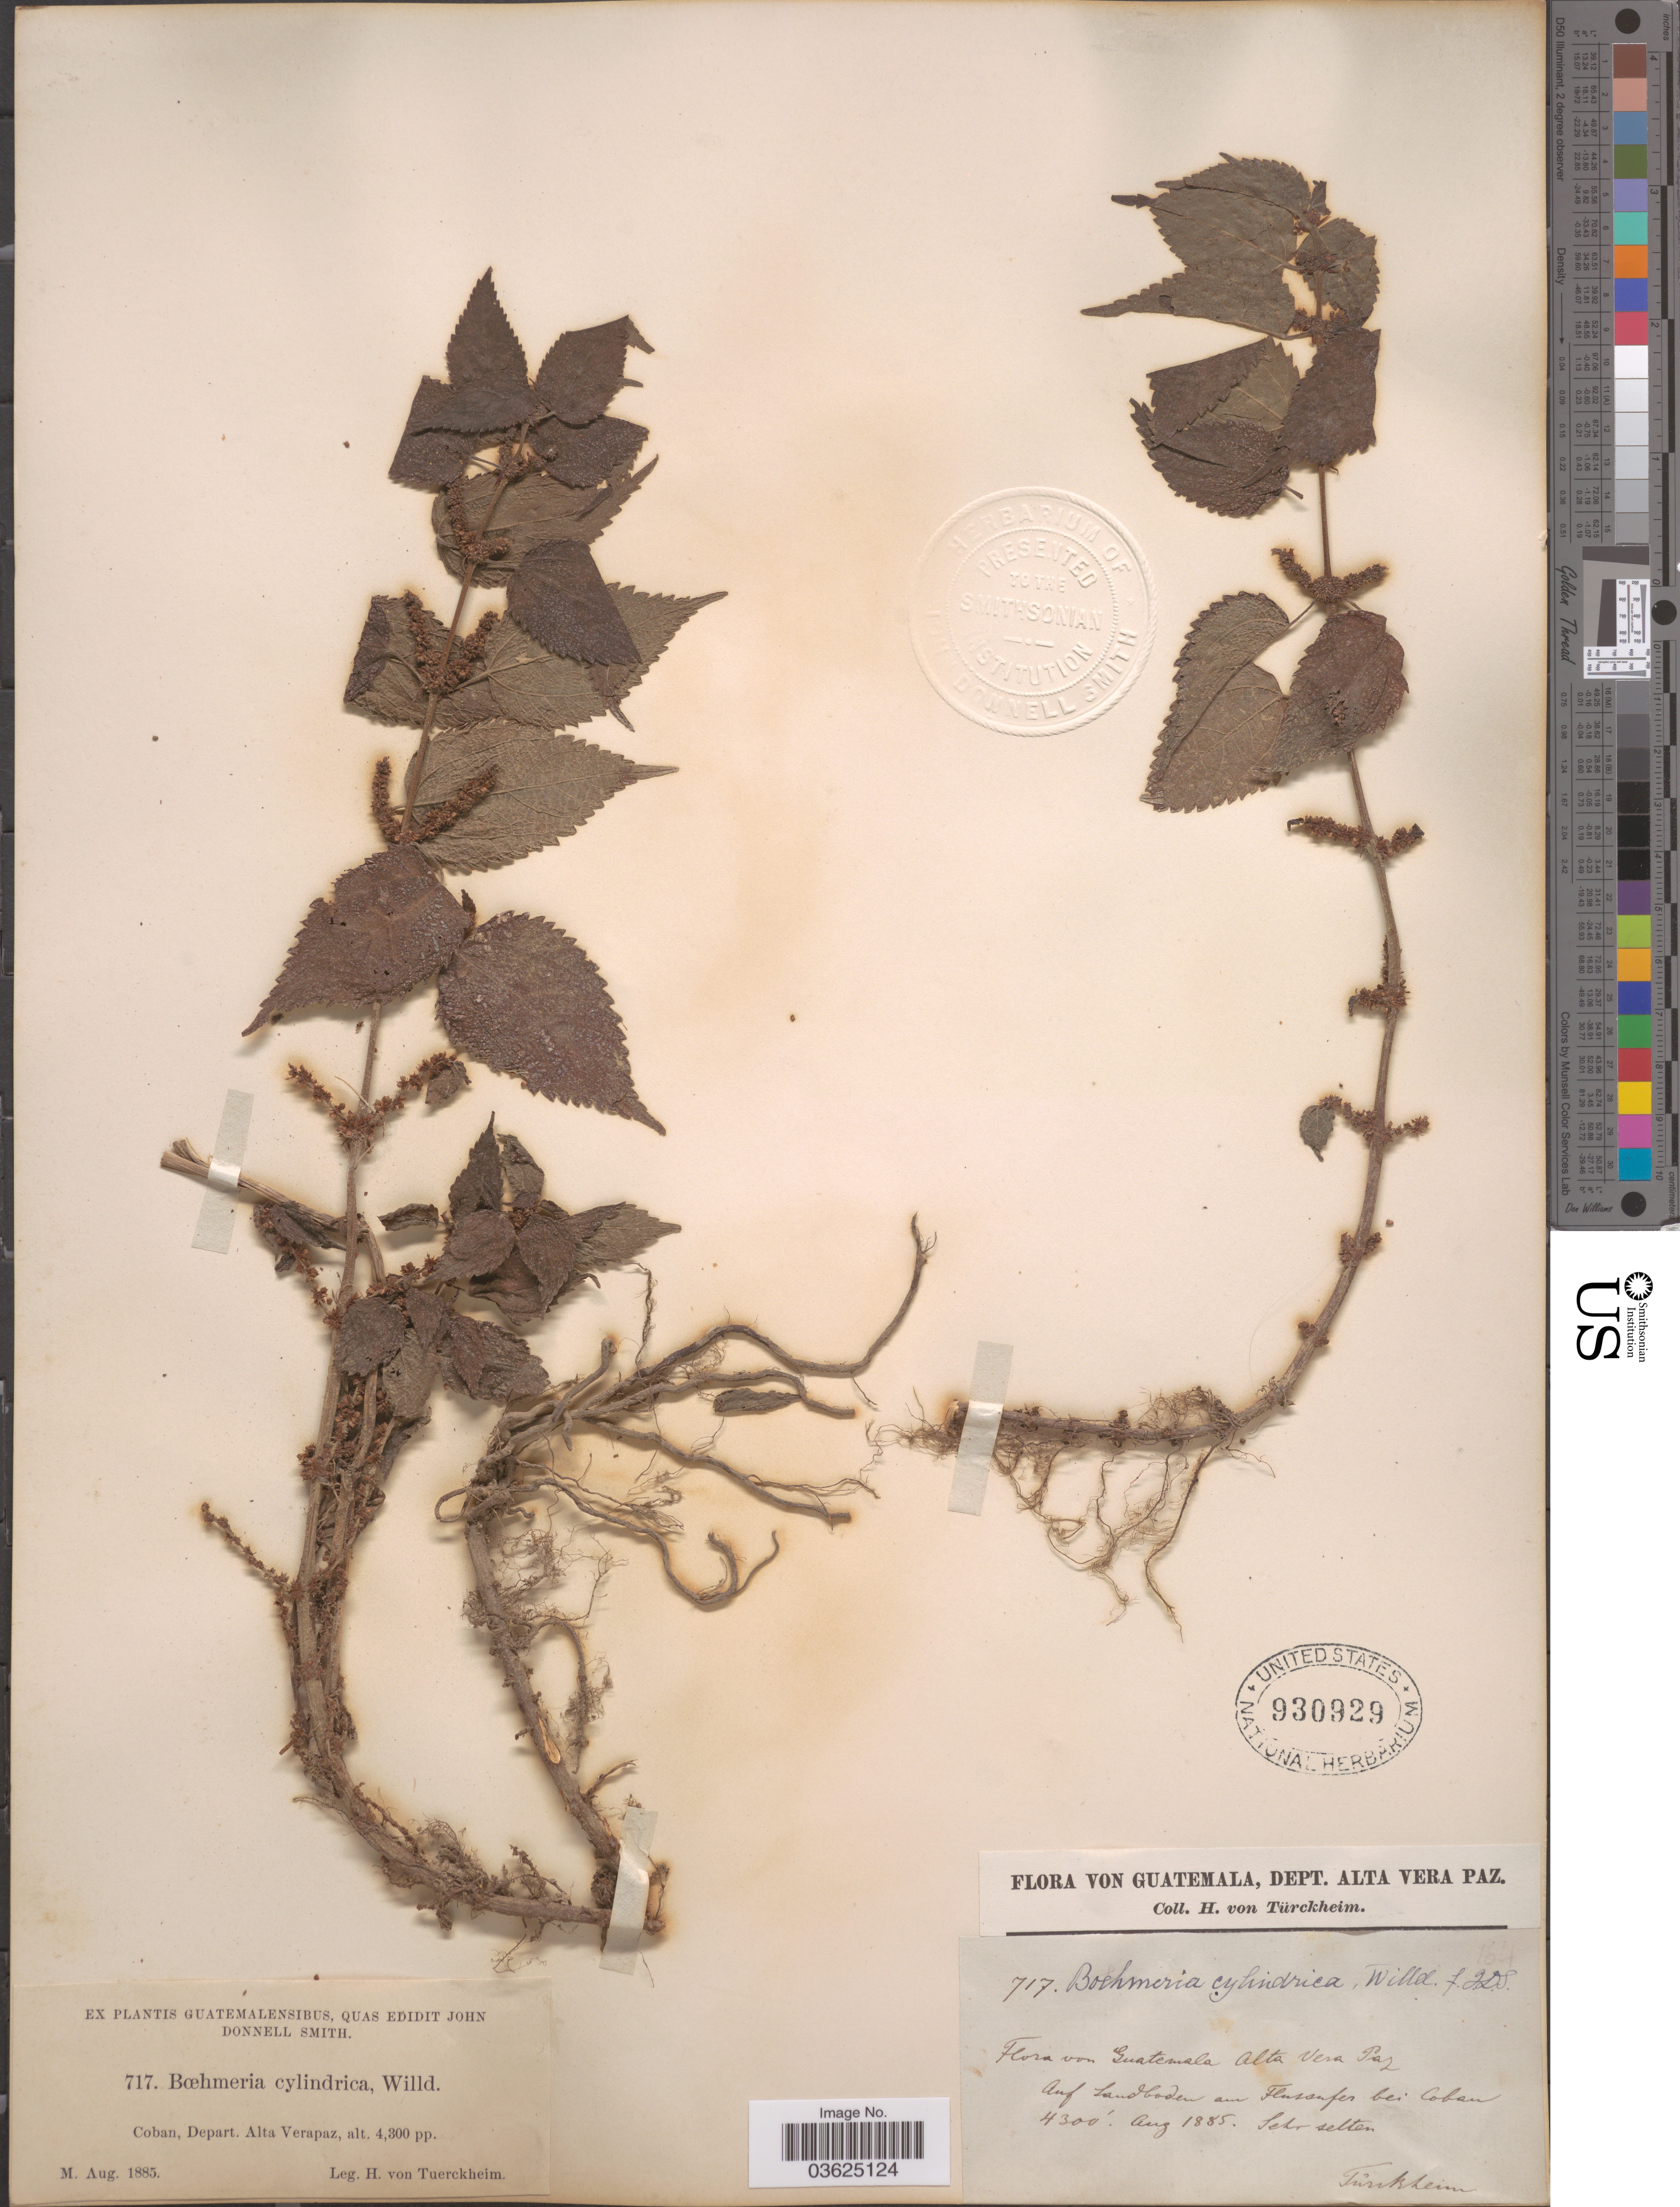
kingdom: Plantae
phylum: Tracheophyta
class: Magnoliopsida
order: Rosales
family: Urticaceae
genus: Boehmeria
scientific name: Boehmeria cylindrica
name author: (L.) Sw.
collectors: H. von Türckheim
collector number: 717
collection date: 1885-08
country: Guatemala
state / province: Alta Verapaz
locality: Coban, Depart. Alta Verapaz. Auf landboden am Flussufer bei Coban.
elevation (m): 1311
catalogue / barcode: US 930929